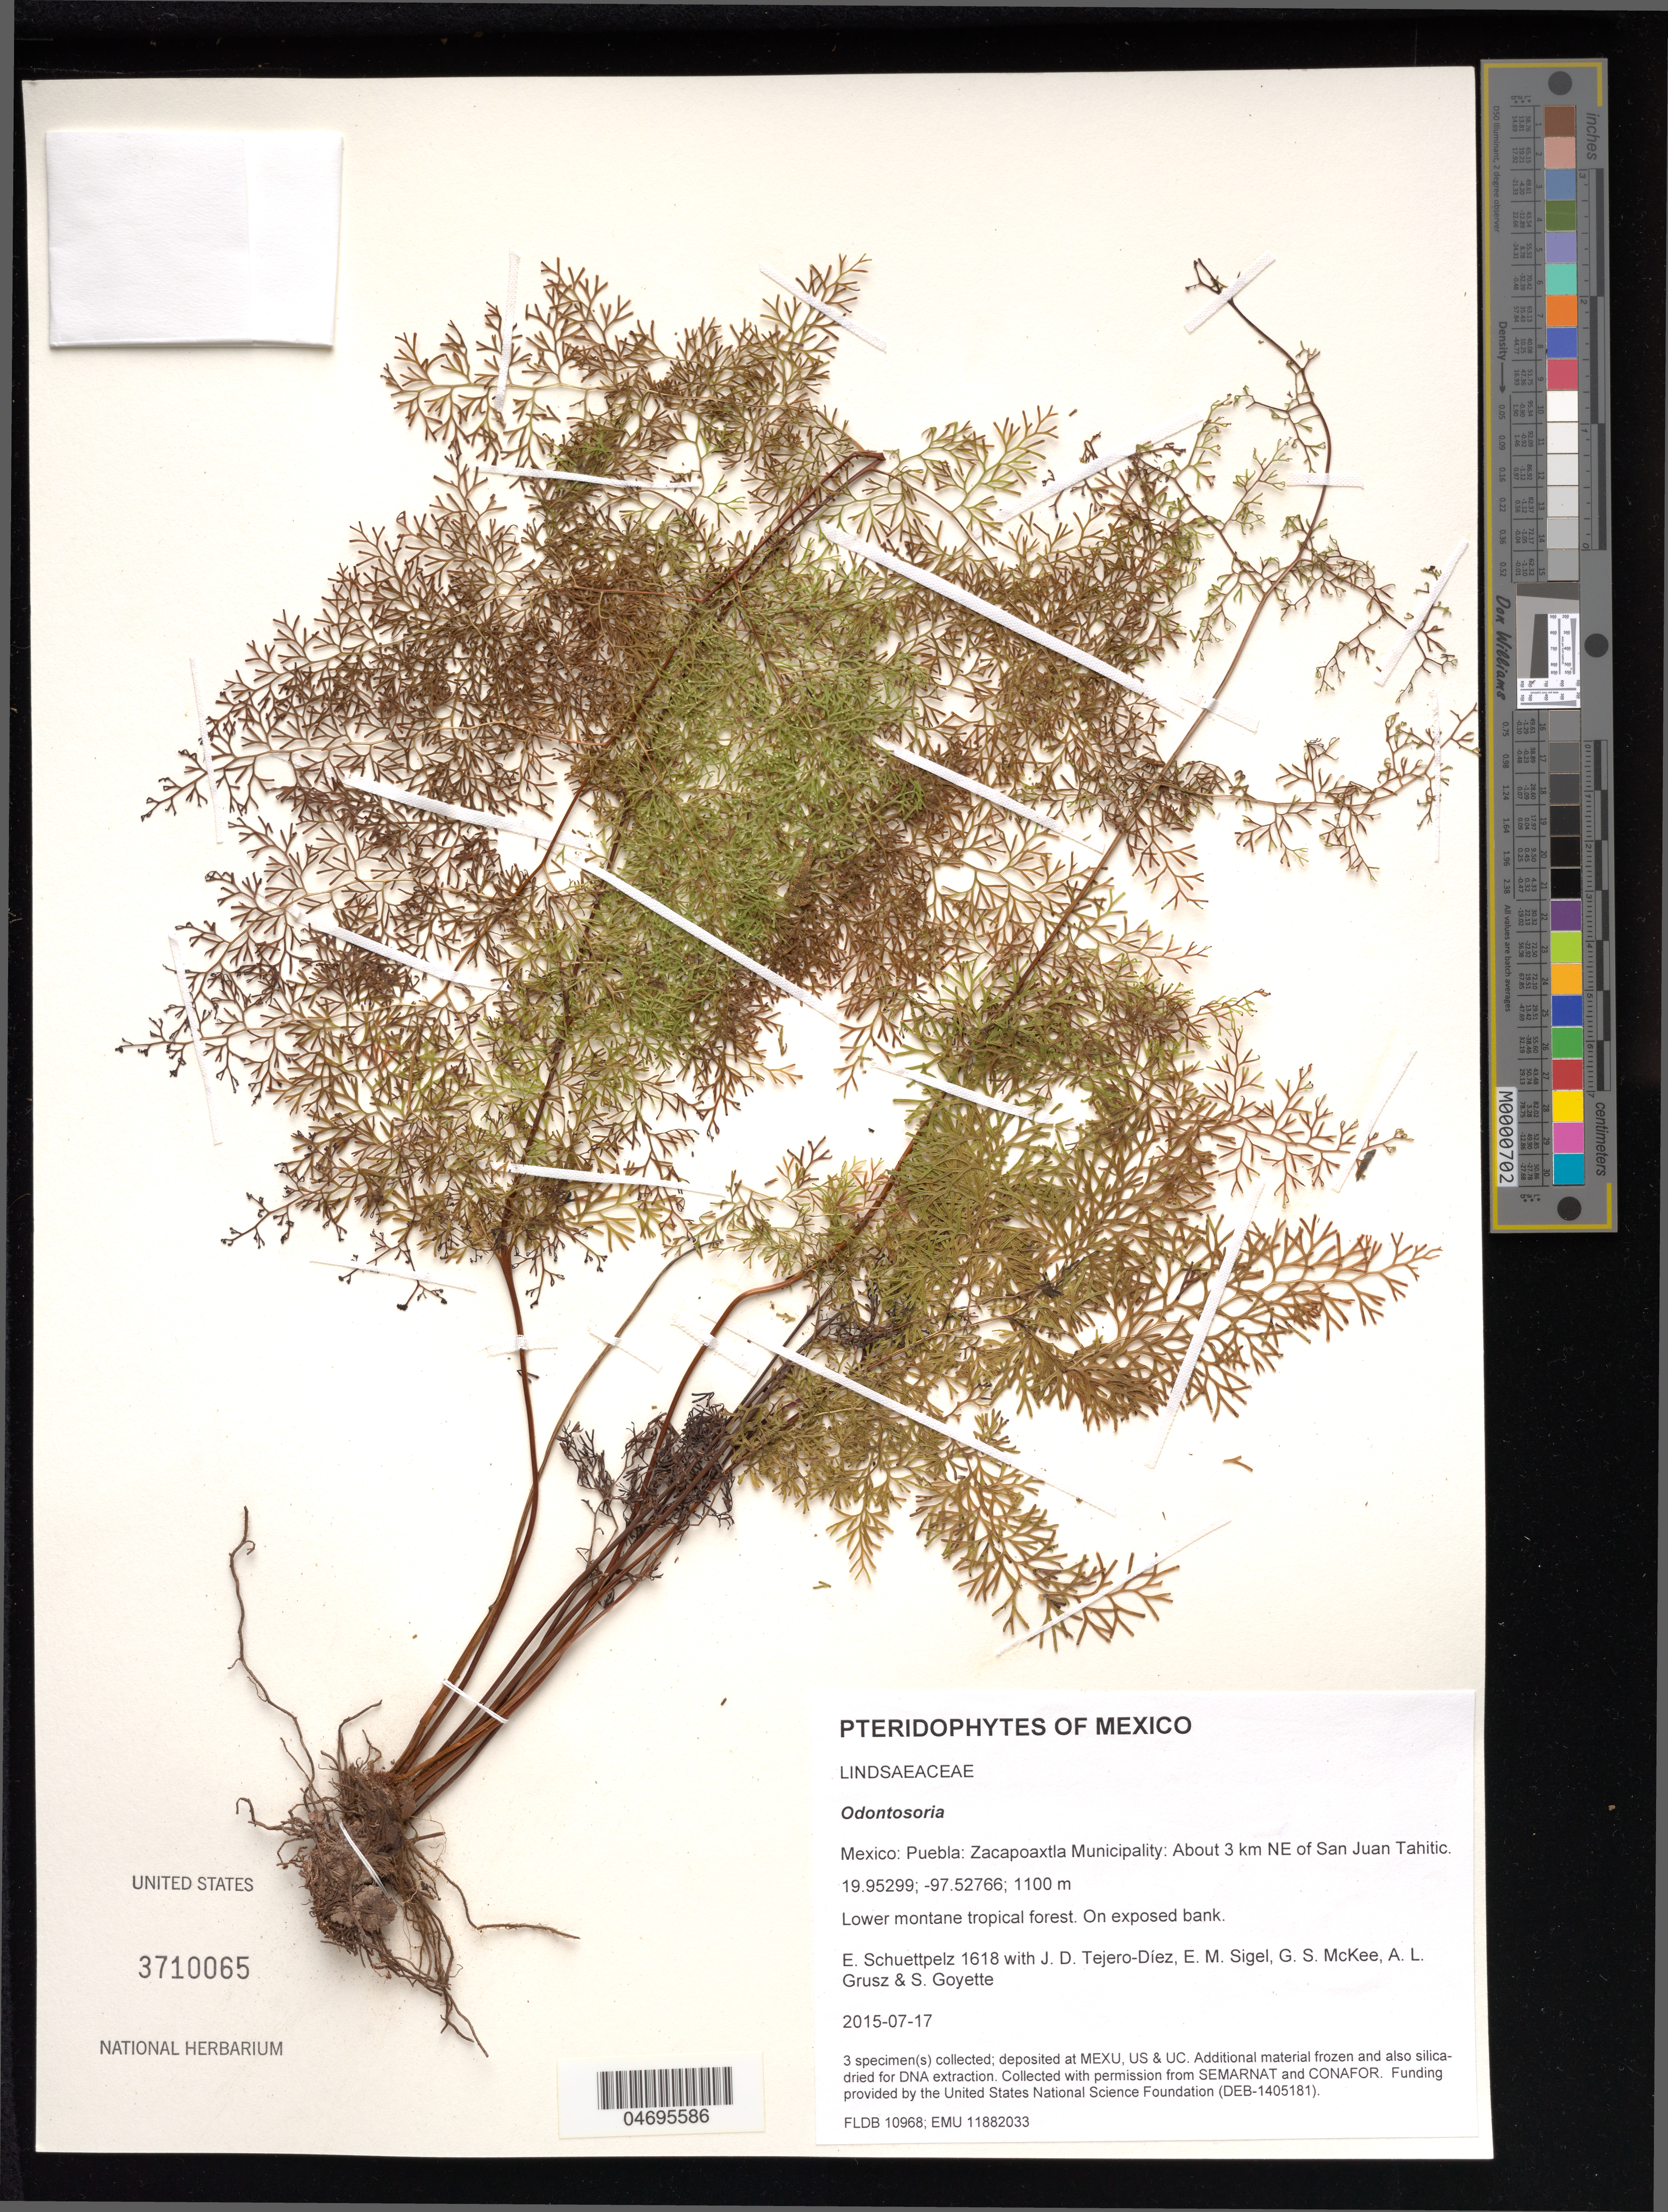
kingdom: Plantae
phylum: Tracheophyta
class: Polypodiopsida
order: Polypodiales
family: Lindsaeaceae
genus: Odontosoria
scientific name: Odontosoria sp.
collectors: E. Schuettpelz, D. Tejero-Díez, E. M. Sigel, G. S. McKee & A. Grusz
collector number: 1618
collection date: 2015-07-17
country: Mexico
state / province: Puebla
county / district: Zacapoaxtla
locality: About 3 km NE of San Juan Tahitic.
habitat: Lower montane tropical forest.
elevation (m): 1100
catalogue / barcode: US 3710065